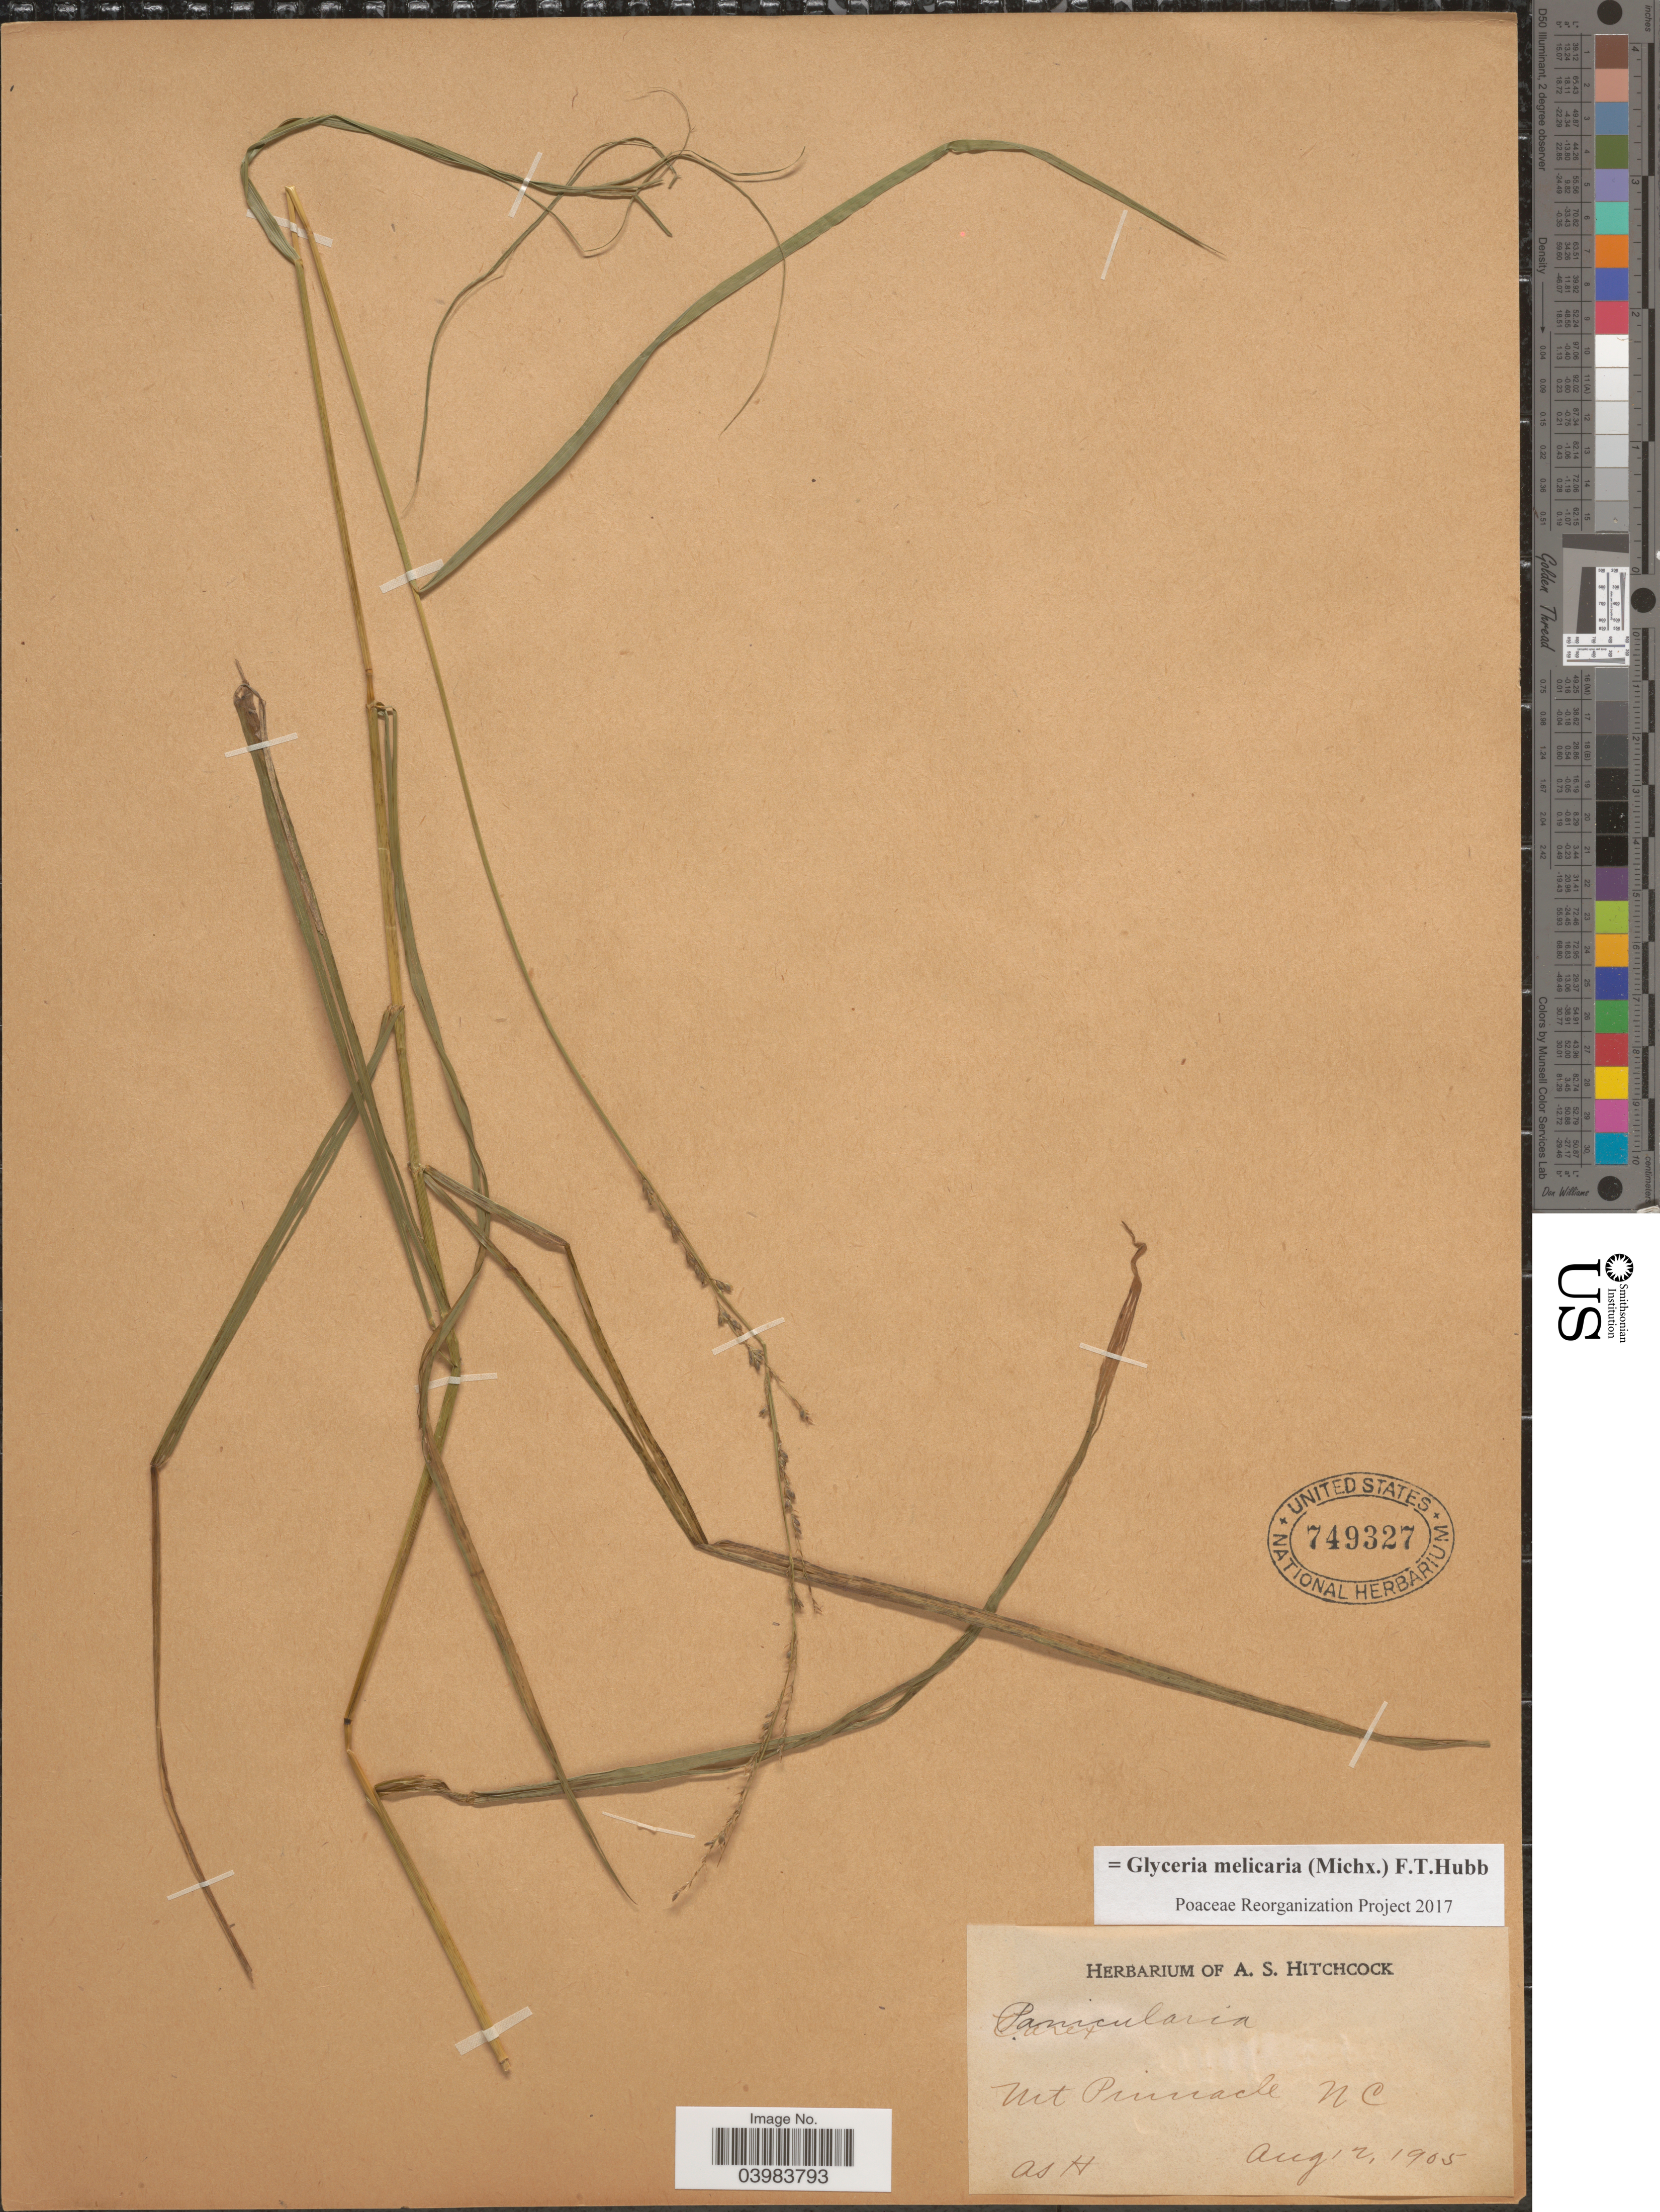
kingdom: Plantae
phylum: Tracheophyta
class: Liliopsida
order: Poales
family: Poaceae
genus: Glyceria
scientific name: Glyceria melicaria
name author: (Michx.) F.T. Hubb.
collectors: A. S. Hitchcock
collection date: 1905-08-12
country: United States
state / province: North Carolina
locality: Mt Pinnacle.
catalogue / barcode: US 749327